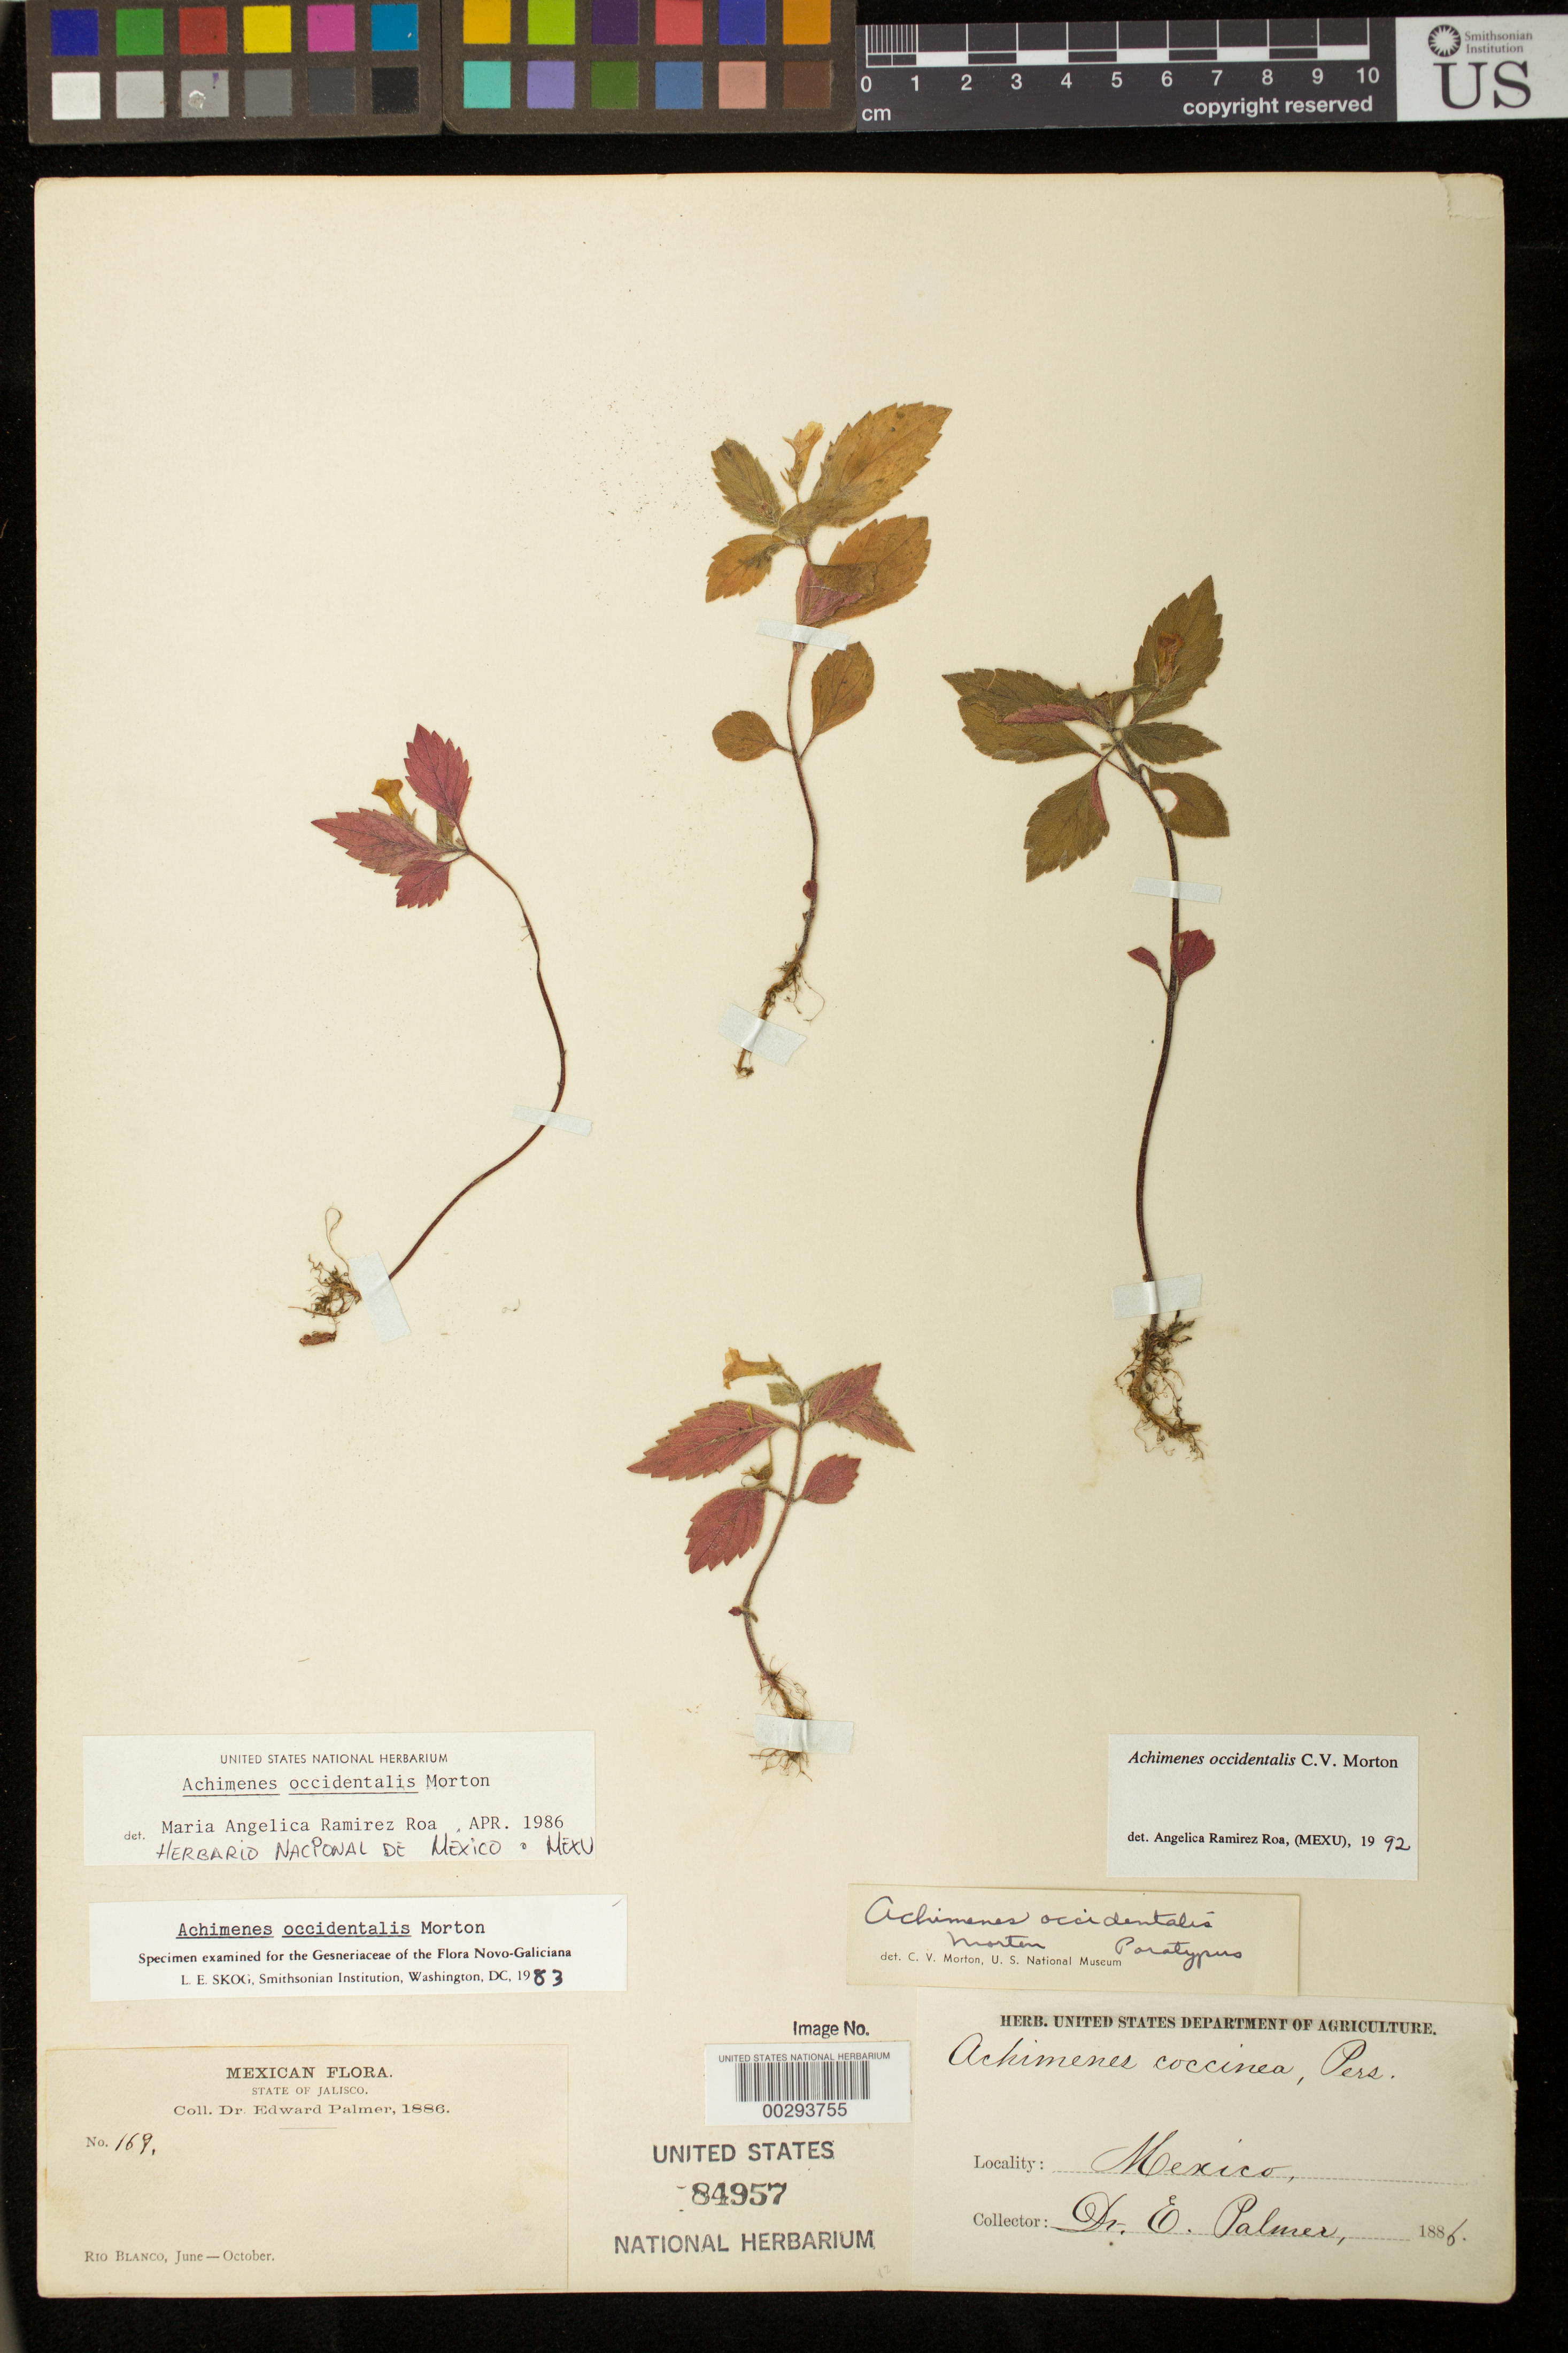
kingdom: Plantae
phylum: Tracheophyta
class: Magnoliopsida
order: Lamiales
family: Gesneriaceae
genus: Achimenes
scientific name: Achimenes occidentalis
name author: C.V. Morton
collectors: E. Palmer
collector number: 169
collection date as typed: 07 Jul 1886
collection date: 1886-07-07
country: Mexico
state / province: Jalisco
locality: Rio Blanco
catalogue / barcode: US 84957